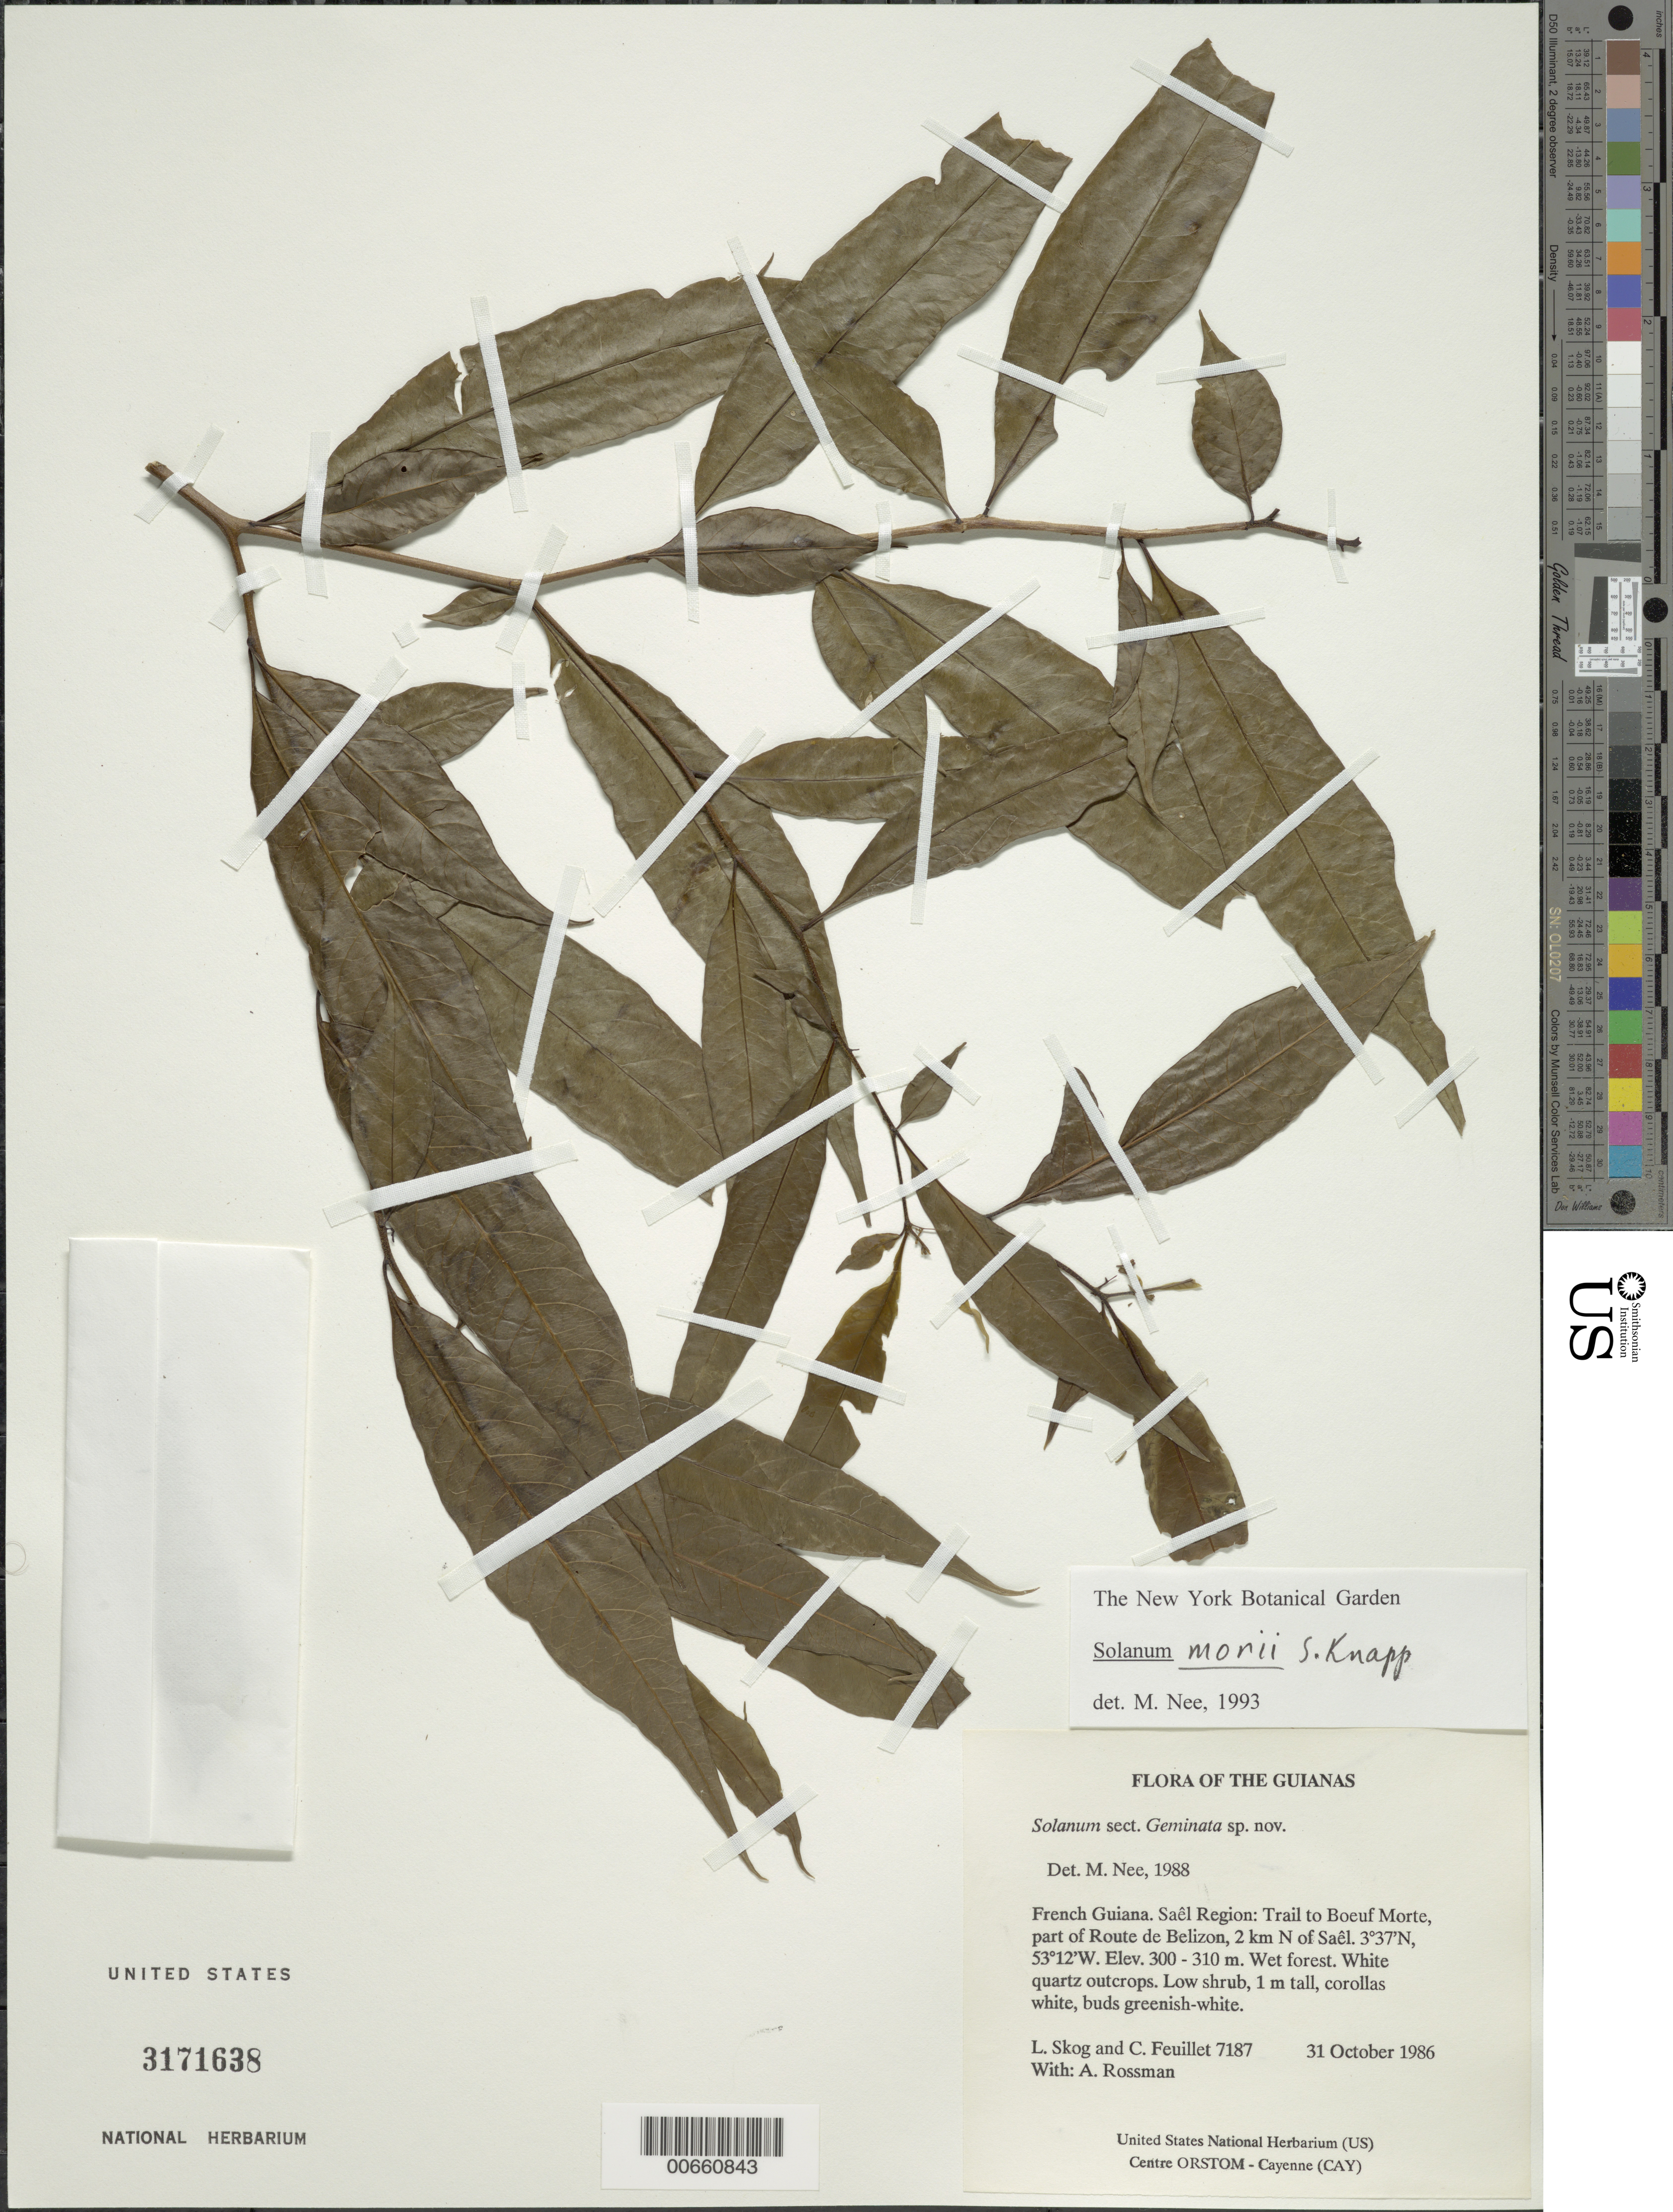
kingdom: Plantae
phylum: Tracheophyta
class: Magnoliopsida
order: Solanales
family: Solanaceae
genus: Solanum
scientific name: Solanum morii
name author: S. Knapp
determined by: Nee, Michael H.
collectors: L. E. Skog, C. Feuillet & A. Rossman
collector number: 7187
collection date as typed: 10 Oct 1986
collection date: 1986-10-10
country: French Guiana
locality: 2 km N of Saül. Trail to Boeuf Morte, part of Route de Belizon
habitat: Wet forest. White quartz outcrops.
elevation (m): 300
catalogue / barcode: US 3171638